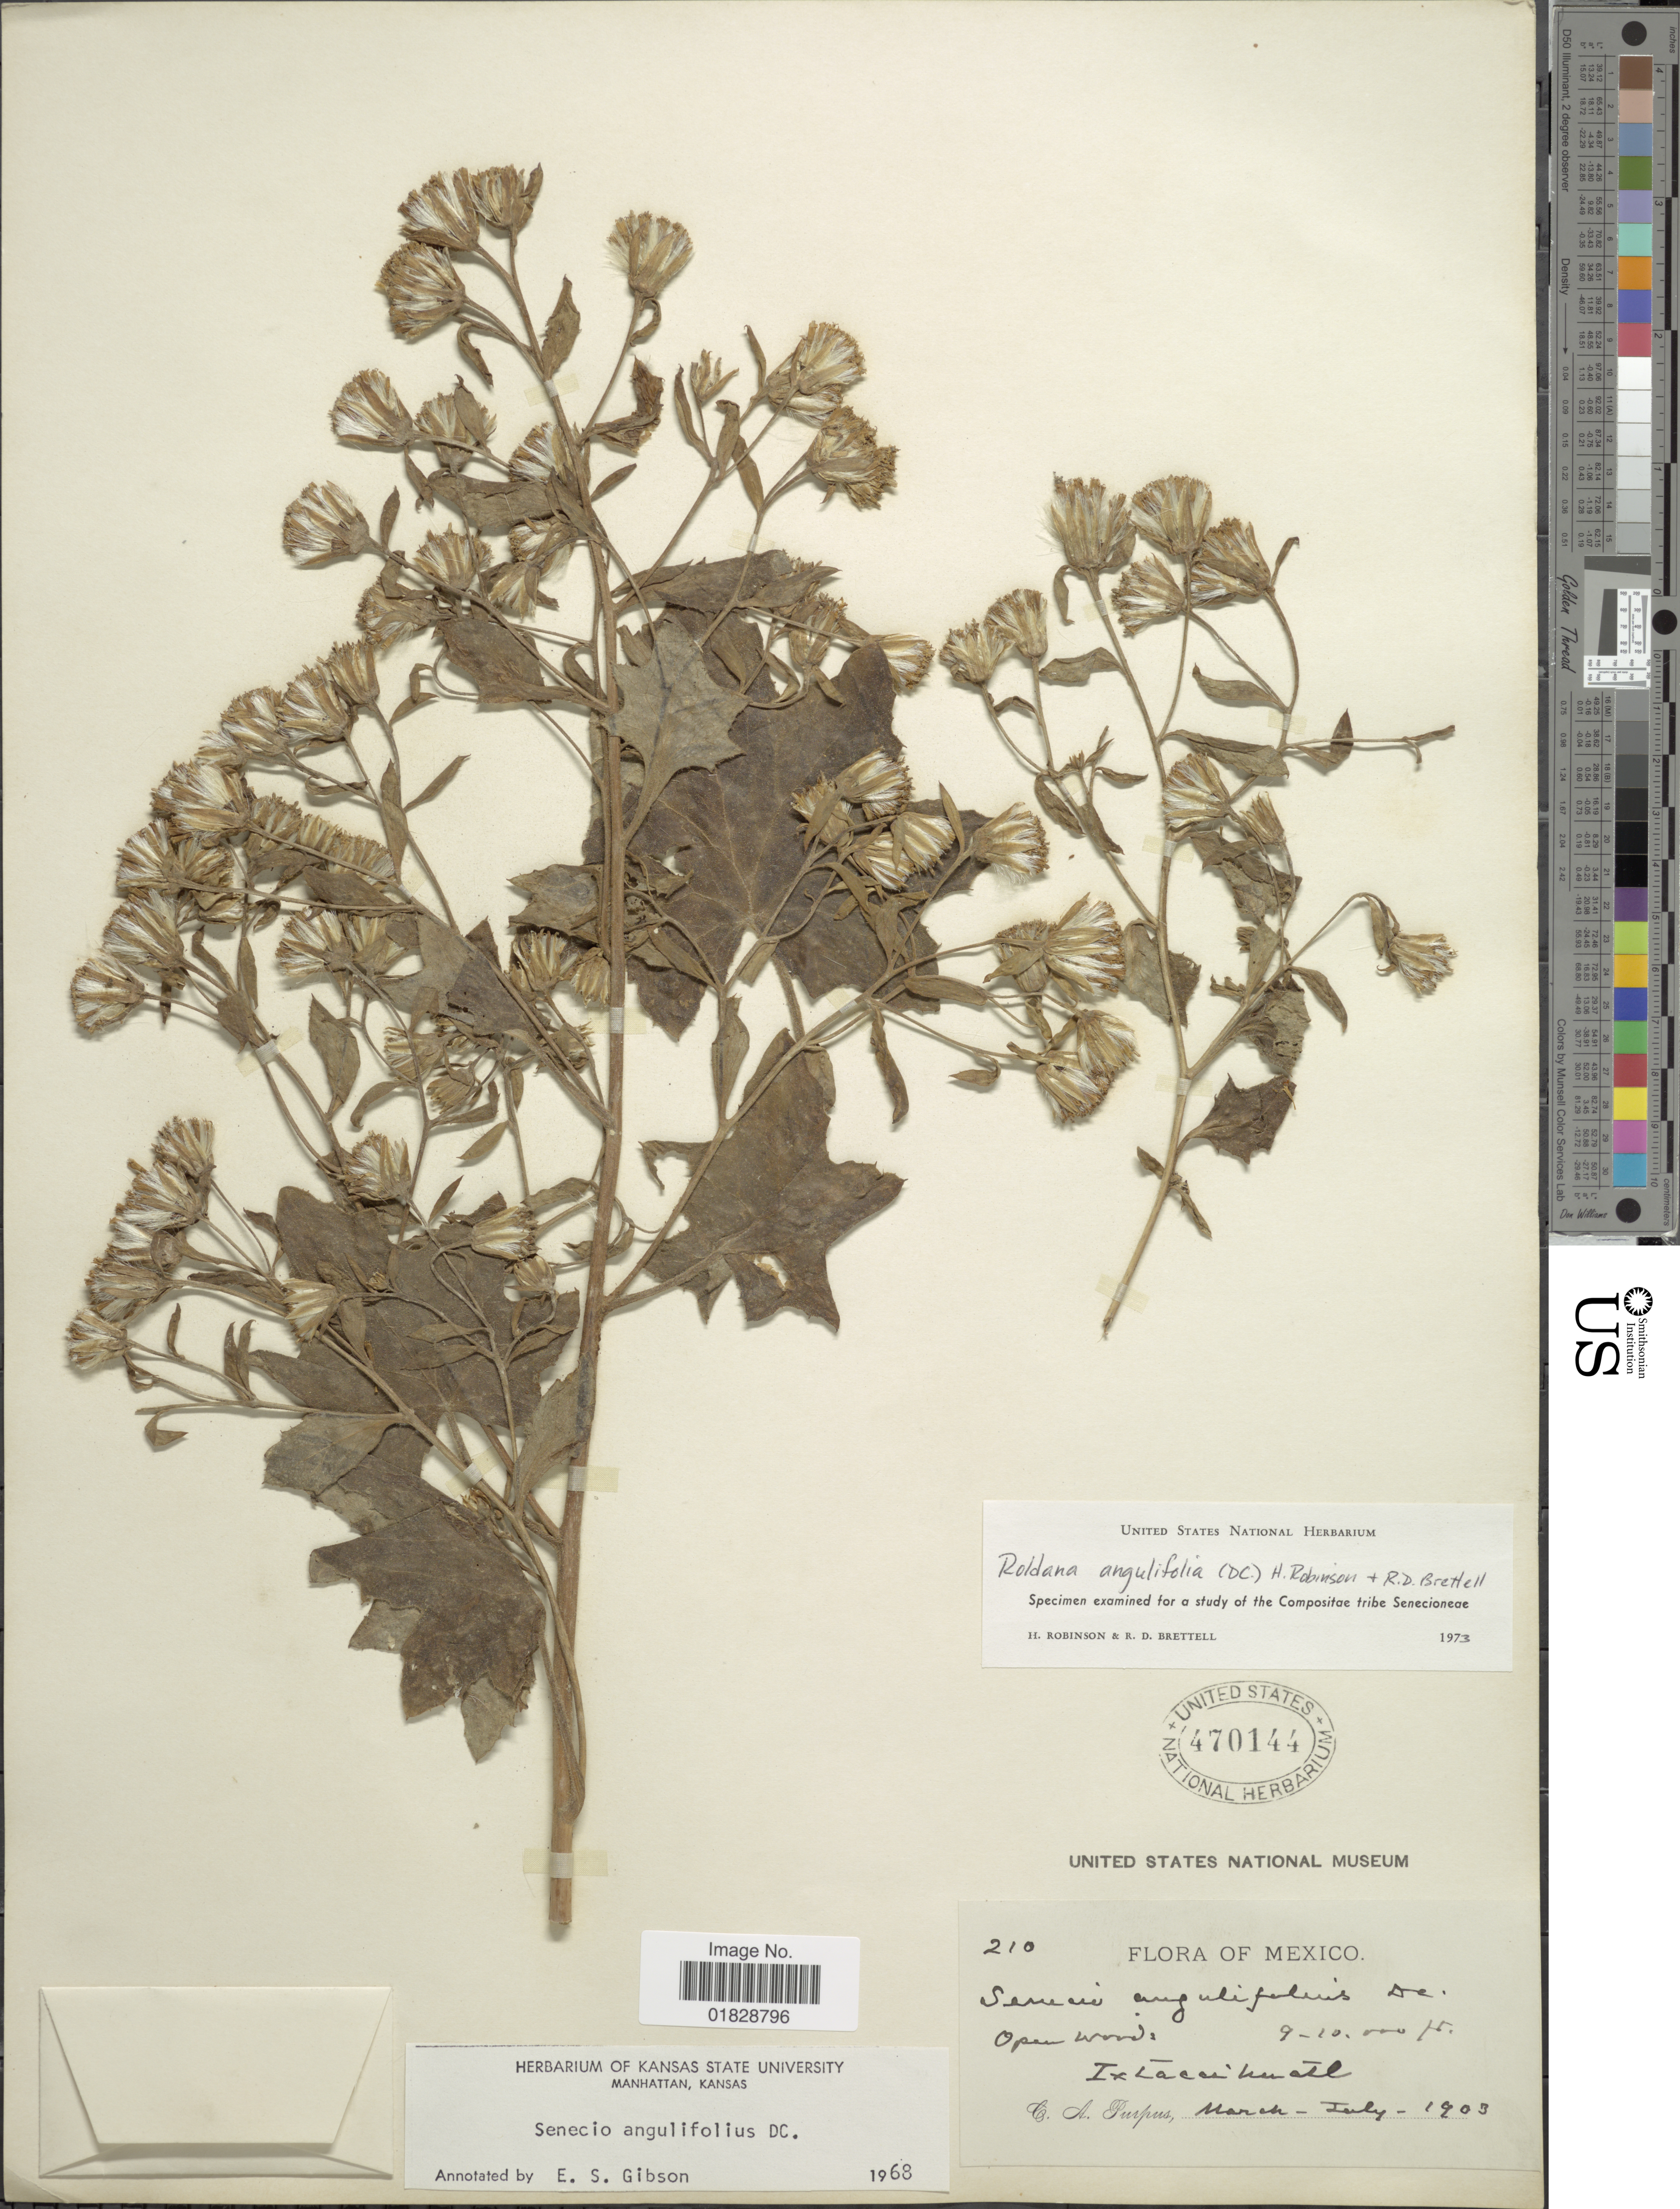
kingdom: Plantae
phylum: Tracheophyta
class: Magnoliopsida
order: Asterales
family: Asteraceae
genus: Roldana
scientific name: Roldana angulifolia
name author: (DC.) H. Rob. & Brettell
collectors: C. A. Purpus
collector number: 210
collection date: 1903-03/1903-07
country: Mexico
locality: Open woods. Ixtaccihuatl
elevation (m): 2743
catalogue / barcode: US 470144